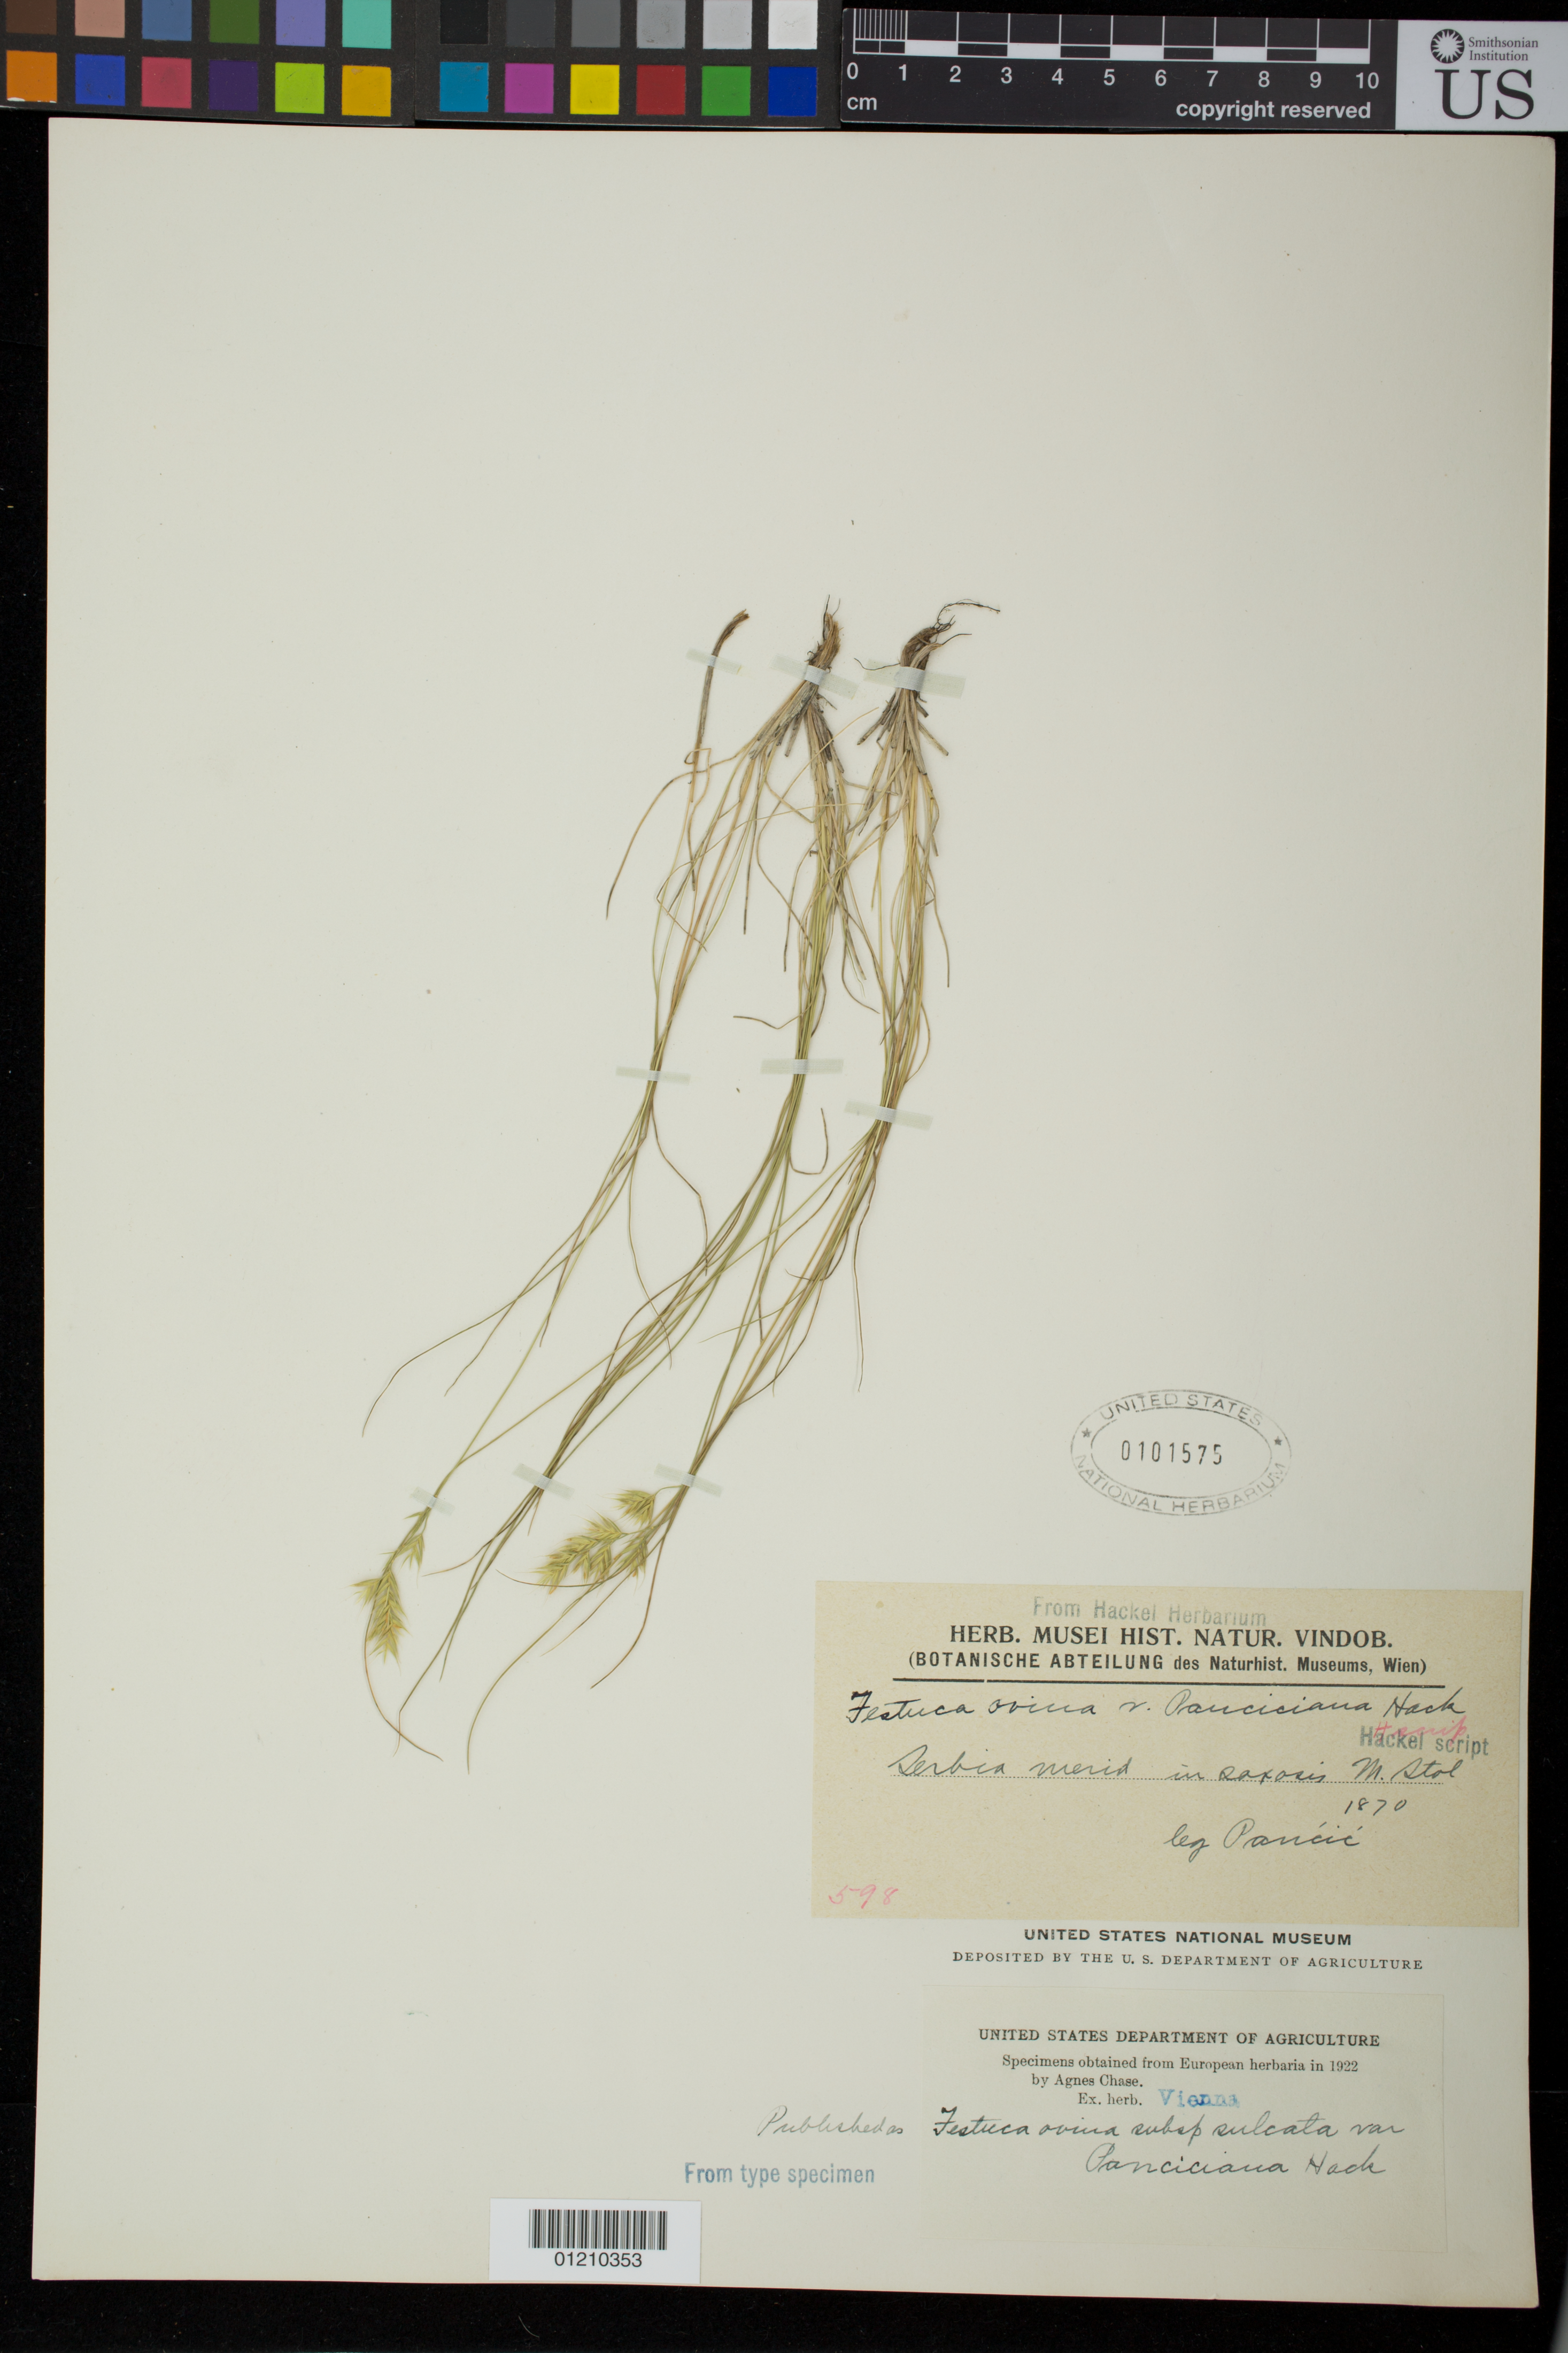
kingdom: Plantae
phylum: Tracheophyta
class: Liliopsida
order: Poales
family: Poaceae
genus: Festuca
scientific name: Festuca ovina var. panciciana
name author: Hack.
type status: Type Collection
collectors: J. Pančić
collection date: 1870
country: Serbia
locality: Serbia merid. in saxosis, M. Stol.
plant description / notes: Fragmentary material of type specimen ex herb. Vienna.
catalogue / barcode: US 101575